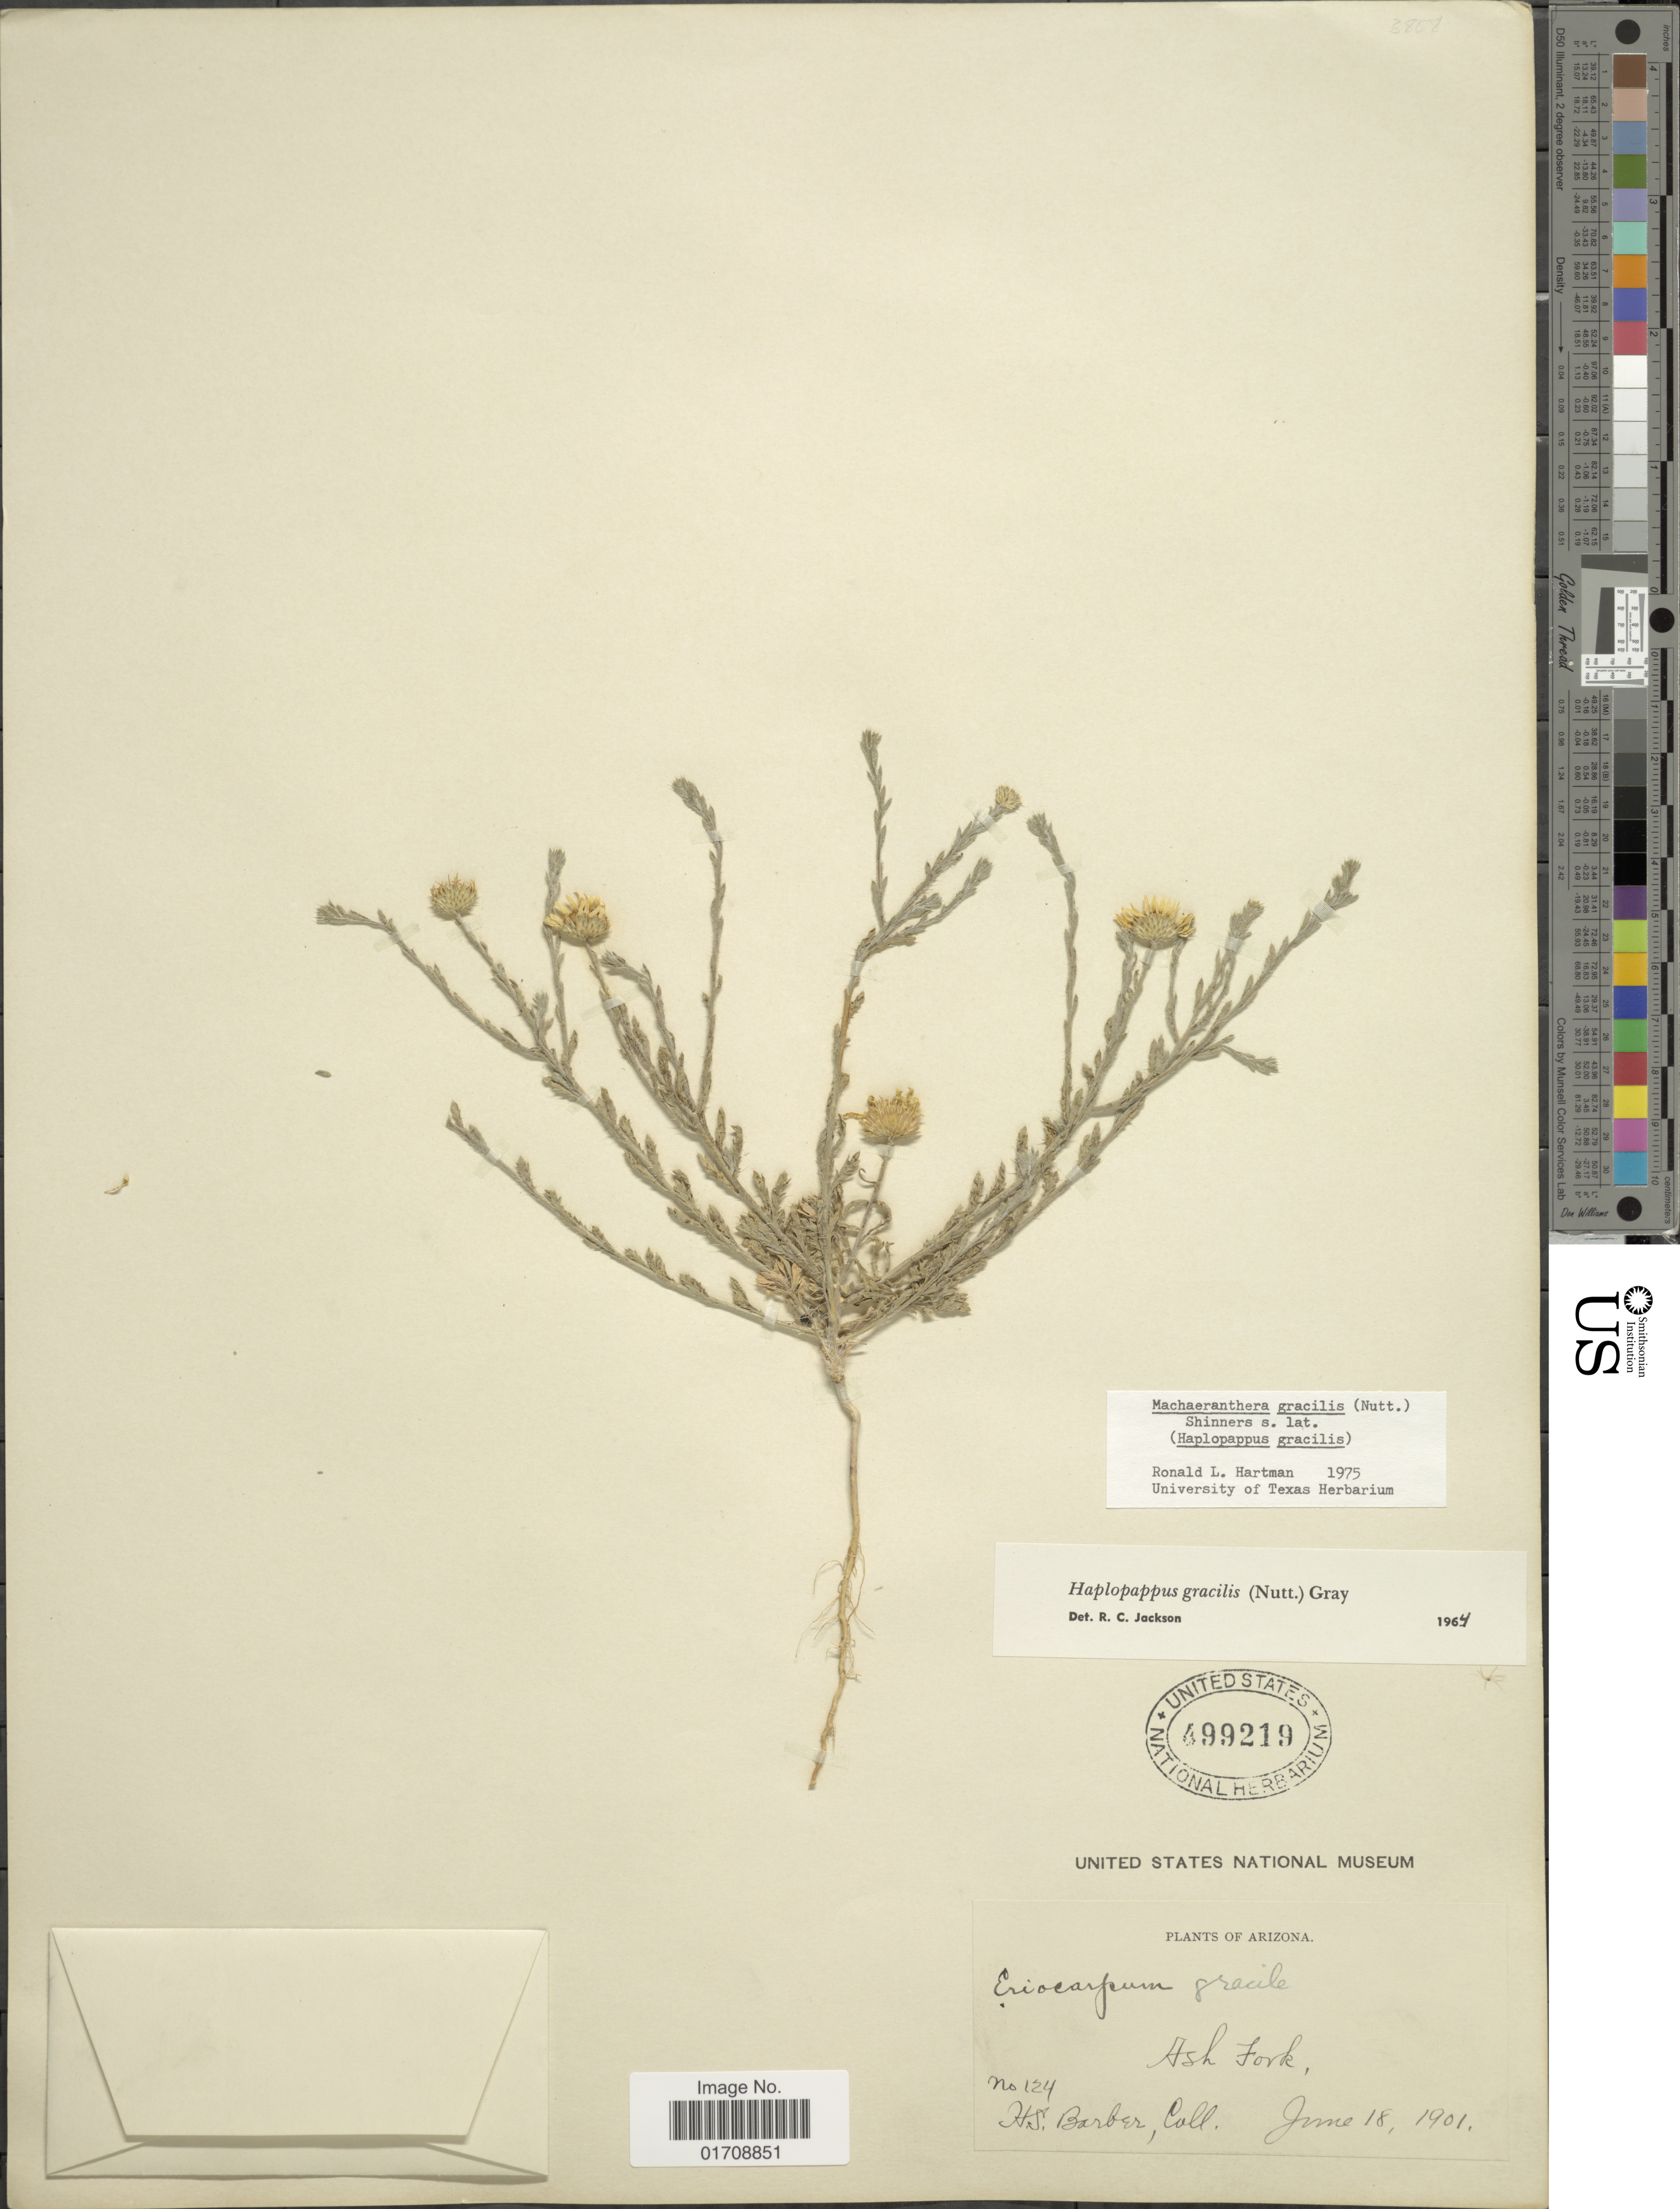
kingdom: Plantae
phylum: Tracheophyta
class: Magnoliopsida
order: Asterales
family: Asteraceae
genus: Machaeranthera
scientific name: Machaeranthera gracilis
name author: (Nutt.) Shinners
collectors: H. Barber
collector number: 124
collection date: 1901-06-18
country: United States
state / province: Arizona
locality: Ash Fork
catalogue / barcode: US 499219